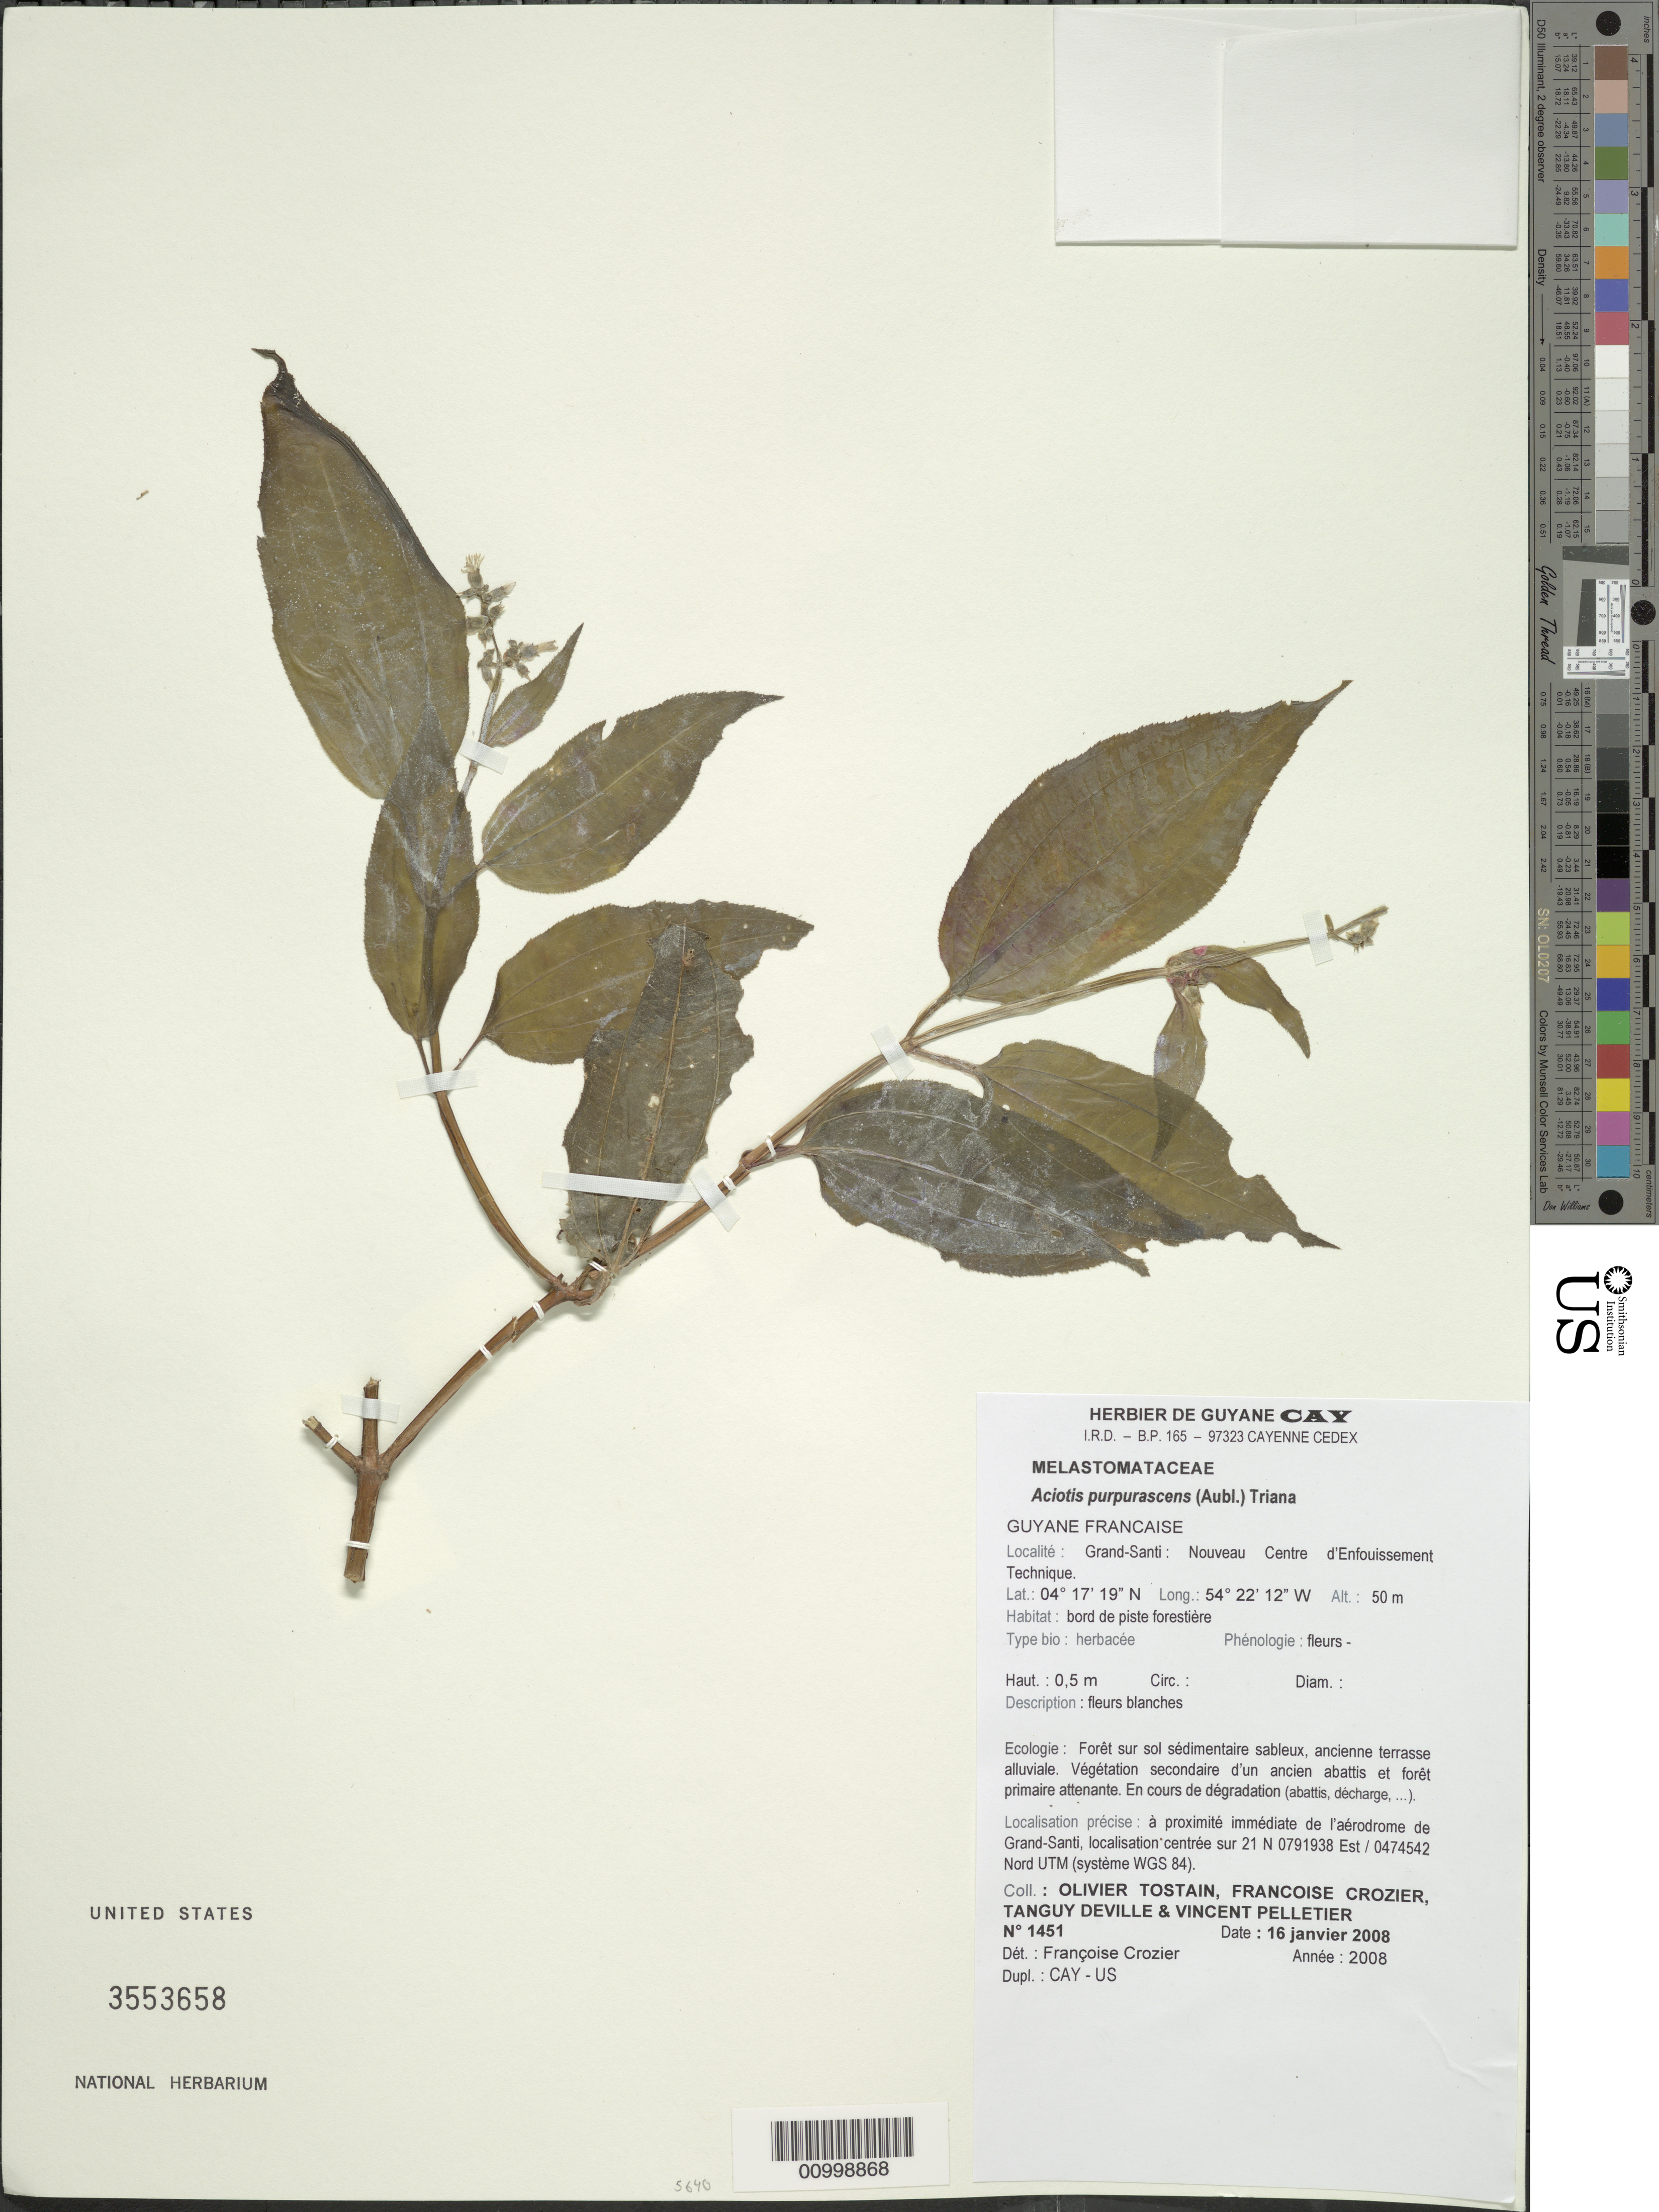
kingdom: Plantae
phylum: Tracheophyta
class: Magnoliopsida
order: Myrtales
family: Melastomataceae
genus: Aciotis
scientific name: Aciotis purpurascens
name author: (Aubl.) Triana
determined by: Crozier, F.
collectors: O. Tostain, F. Crozier, T. Deville & V. Pelletier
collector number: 1451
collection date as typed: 16-Jan-08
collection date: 2008-01-16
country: French Guiana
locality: Grand-Santi: Nouveau Centre d'Enfouissement Technique; a proximite immediate de l'aerodrome de Grand-Santi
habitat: Bord de piste forestiere. Foret sur sol sedimentaire sableux, ancienne terrasse alluviale. Veg secondaire d'un ancien abattis et foret primaire attena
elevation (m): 50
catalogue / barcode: US 3553658